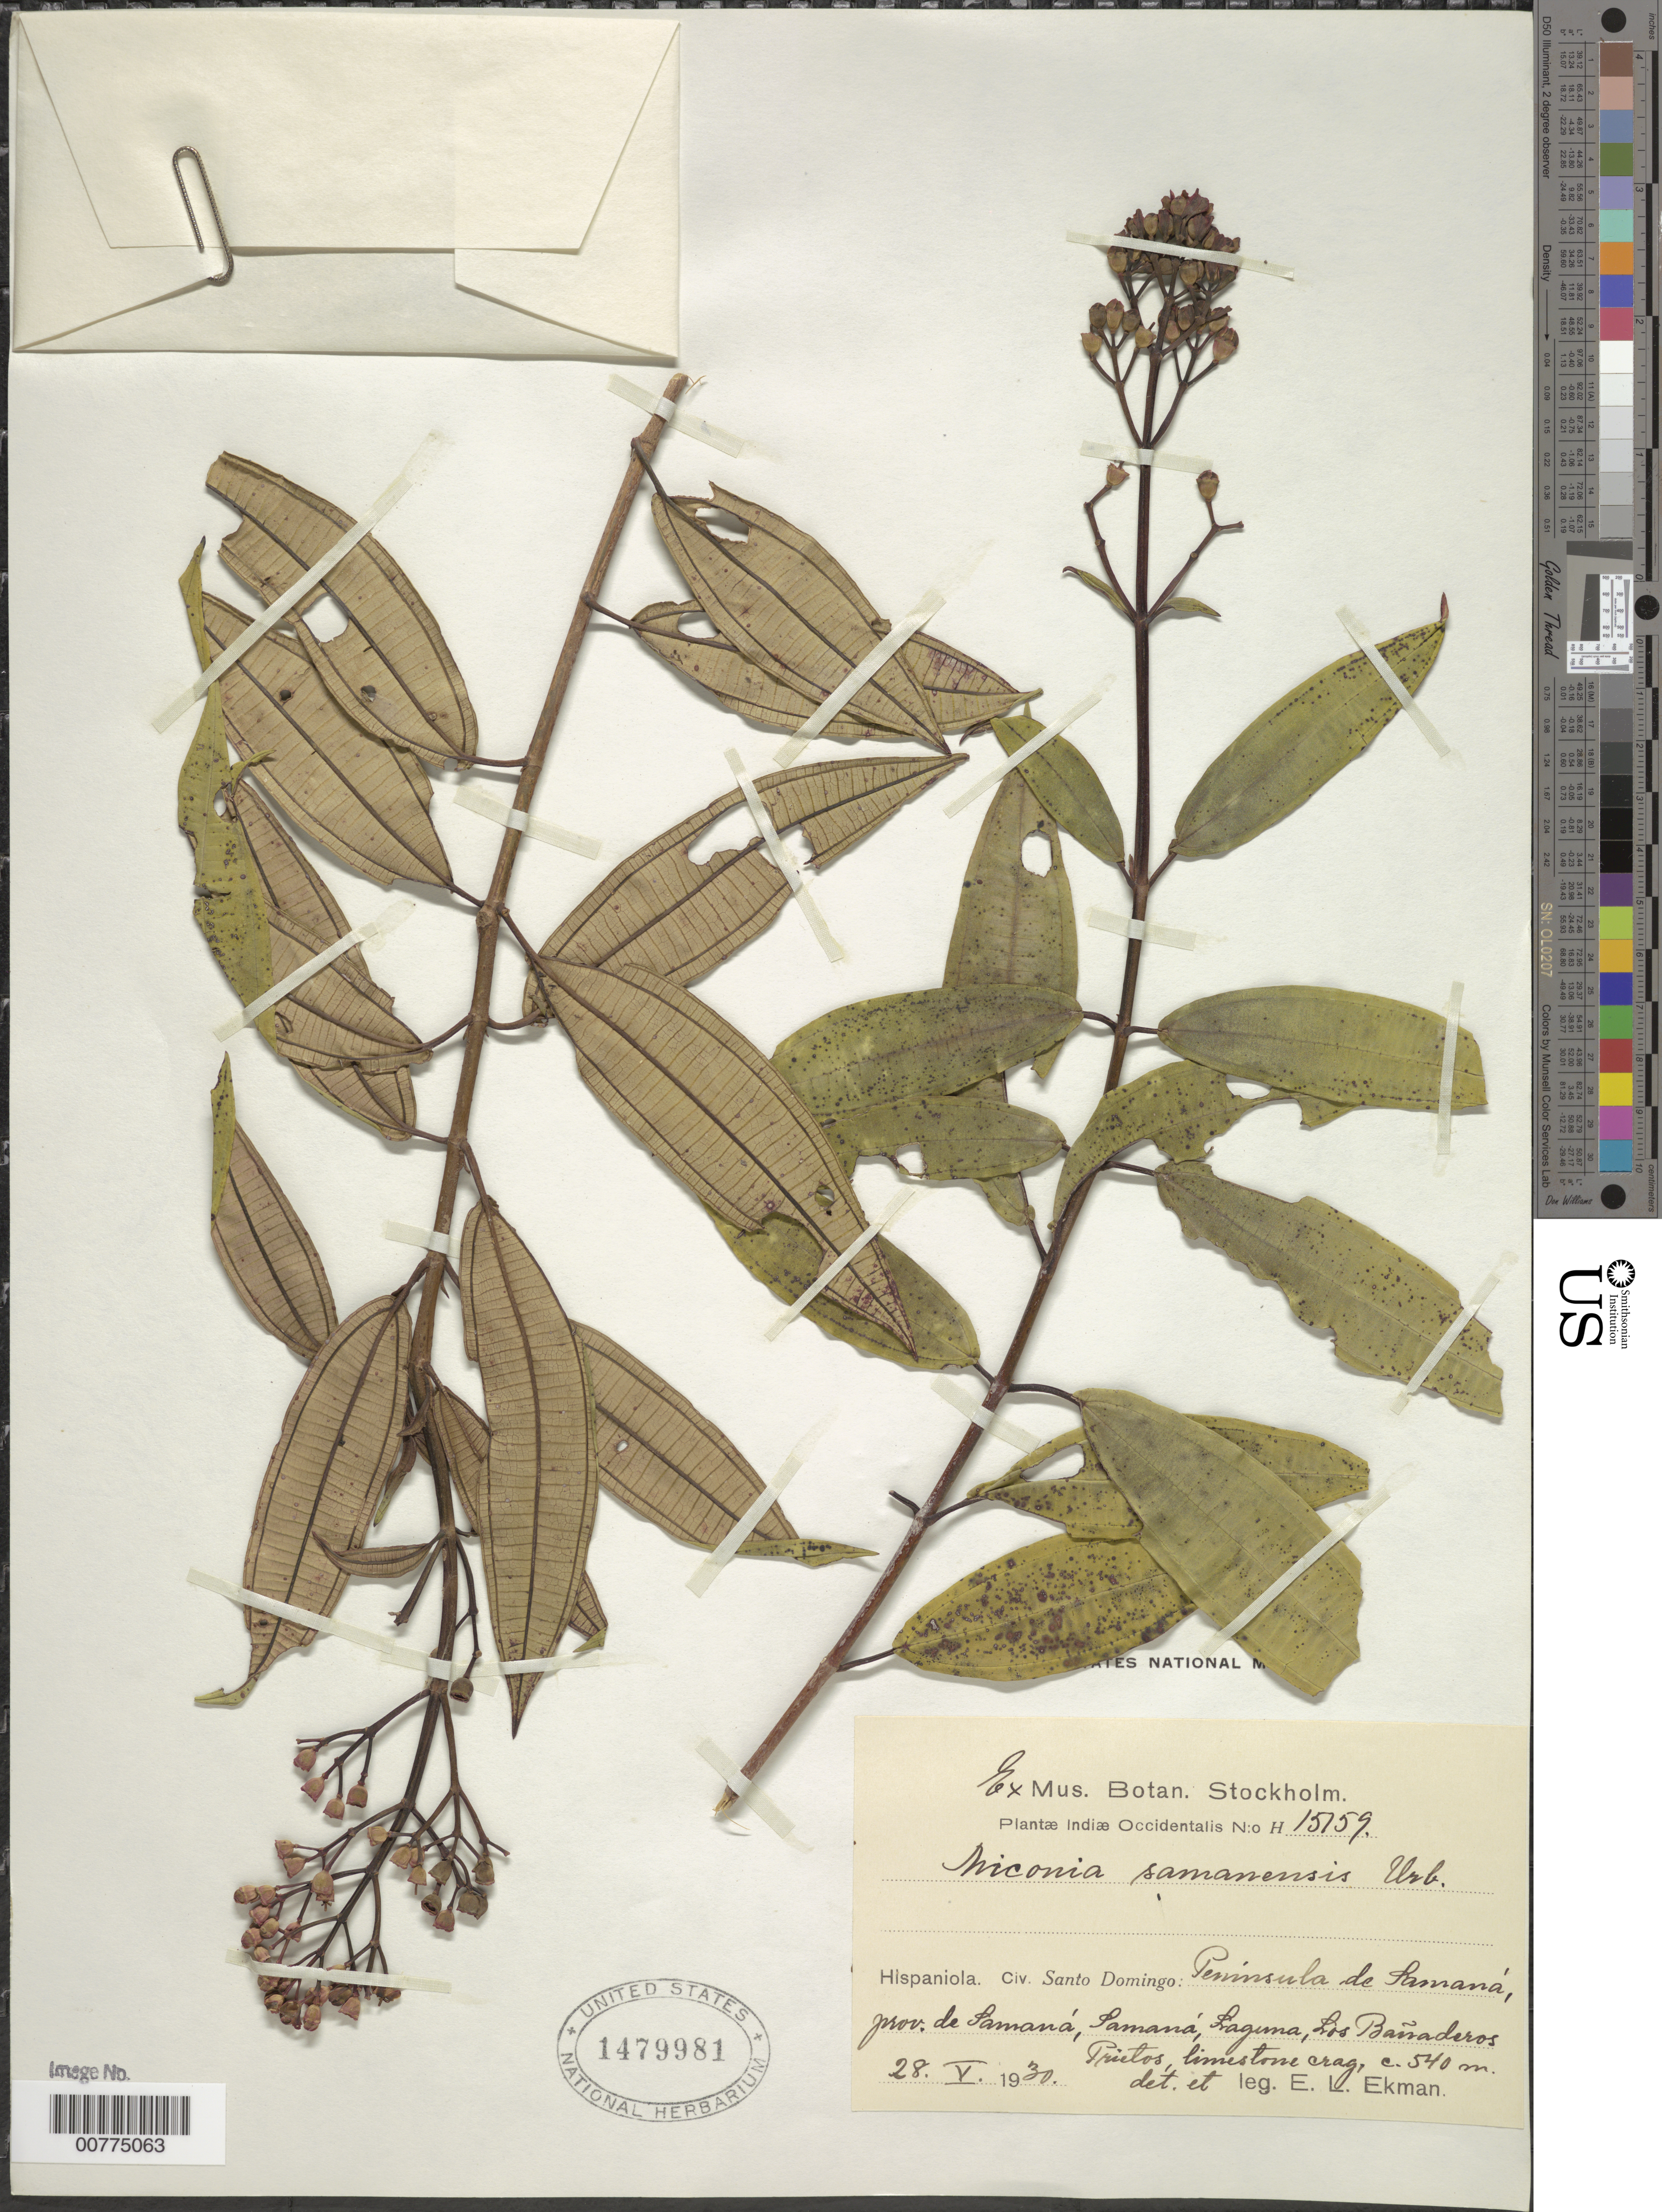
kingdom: Plantae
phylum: Tracheophyta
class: Magnoliopsida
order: Myrtales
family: Melastomataceae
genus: Miconia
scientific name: Miconia samanensis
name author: Urb.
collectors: E. L. Ekman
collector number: H 15159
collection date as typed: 28 May 1930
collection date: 1930-05-28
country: Dominican Republic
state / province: Samana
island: Hispaniola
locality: Peninsula of Samana, Samaná, Laguna, Los Bañaderos Prietos.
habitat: Limestone crag.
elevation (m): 540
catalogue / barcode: US 1479981